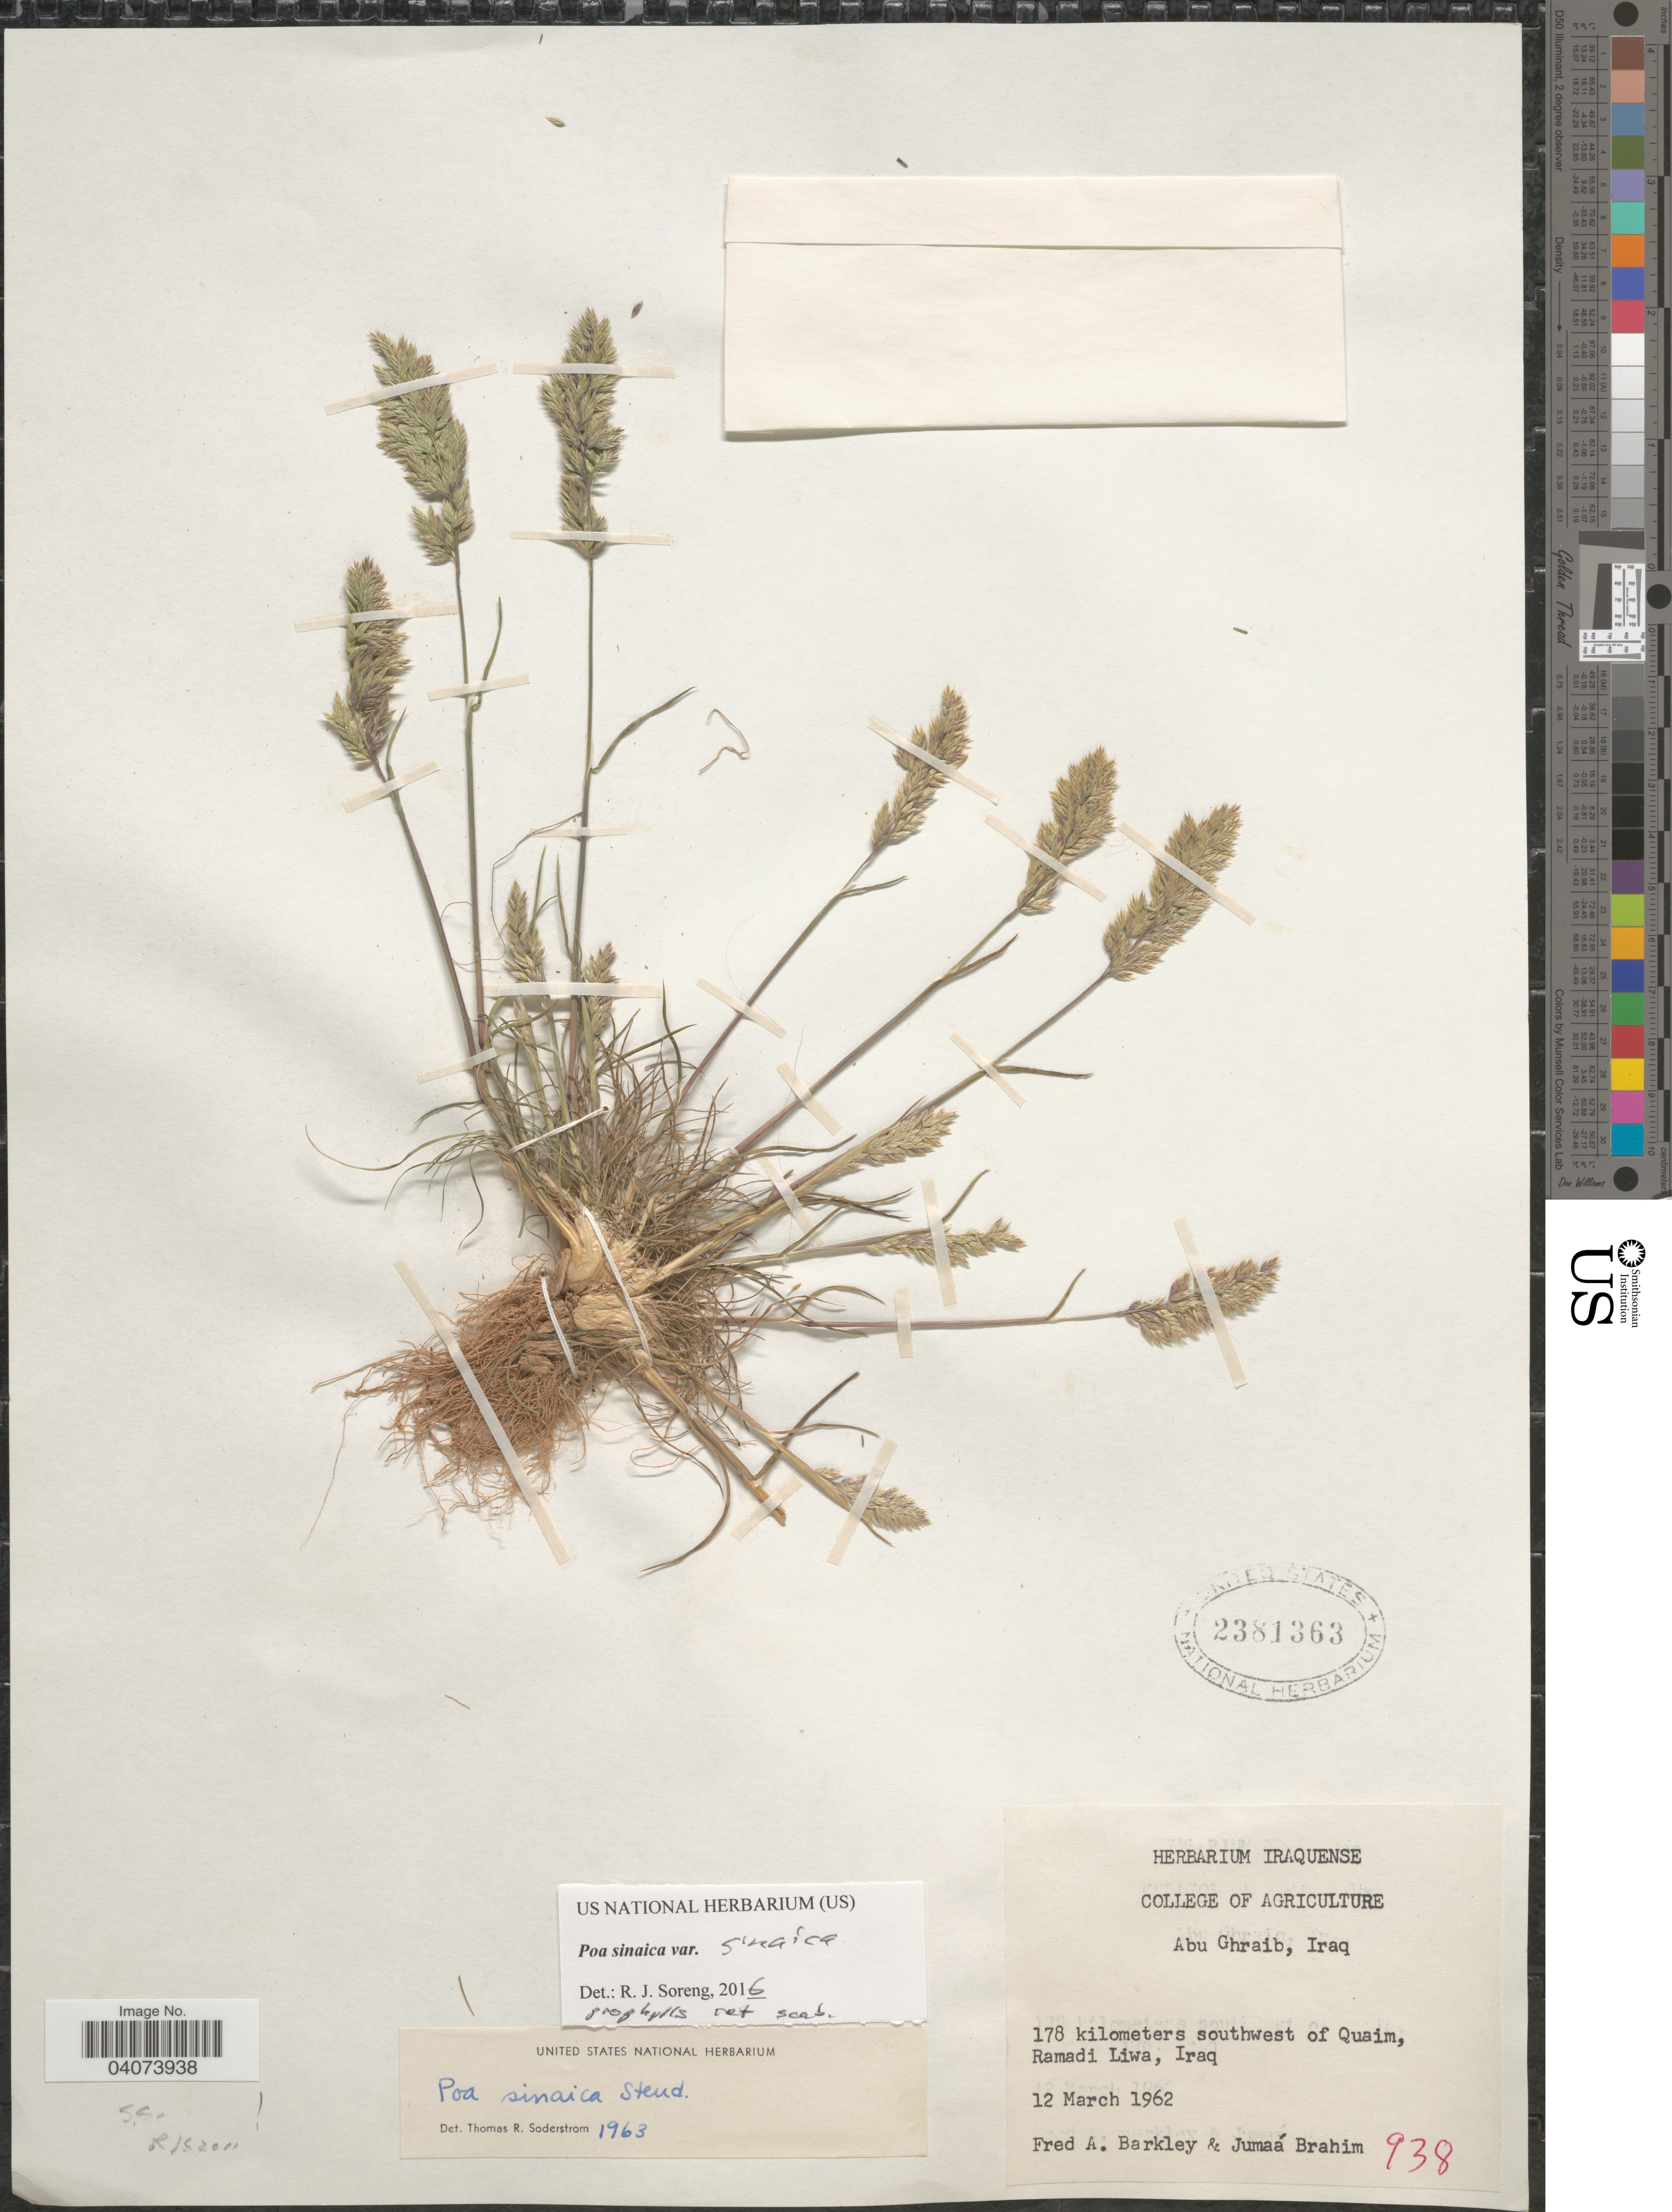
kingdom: Plantae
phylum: Tracheophyta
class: Liliopsida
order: Poales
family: Poaceae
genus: Poa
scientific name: Poa sinaica var. sinaica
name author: Steud.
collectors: F. A. Barkley & Brahim M., J.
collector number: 938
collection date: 1962-03-12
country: Iraq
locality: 178 kilometers southwest of Quaim, Ramadi Liwa.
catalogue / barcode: US 2381363